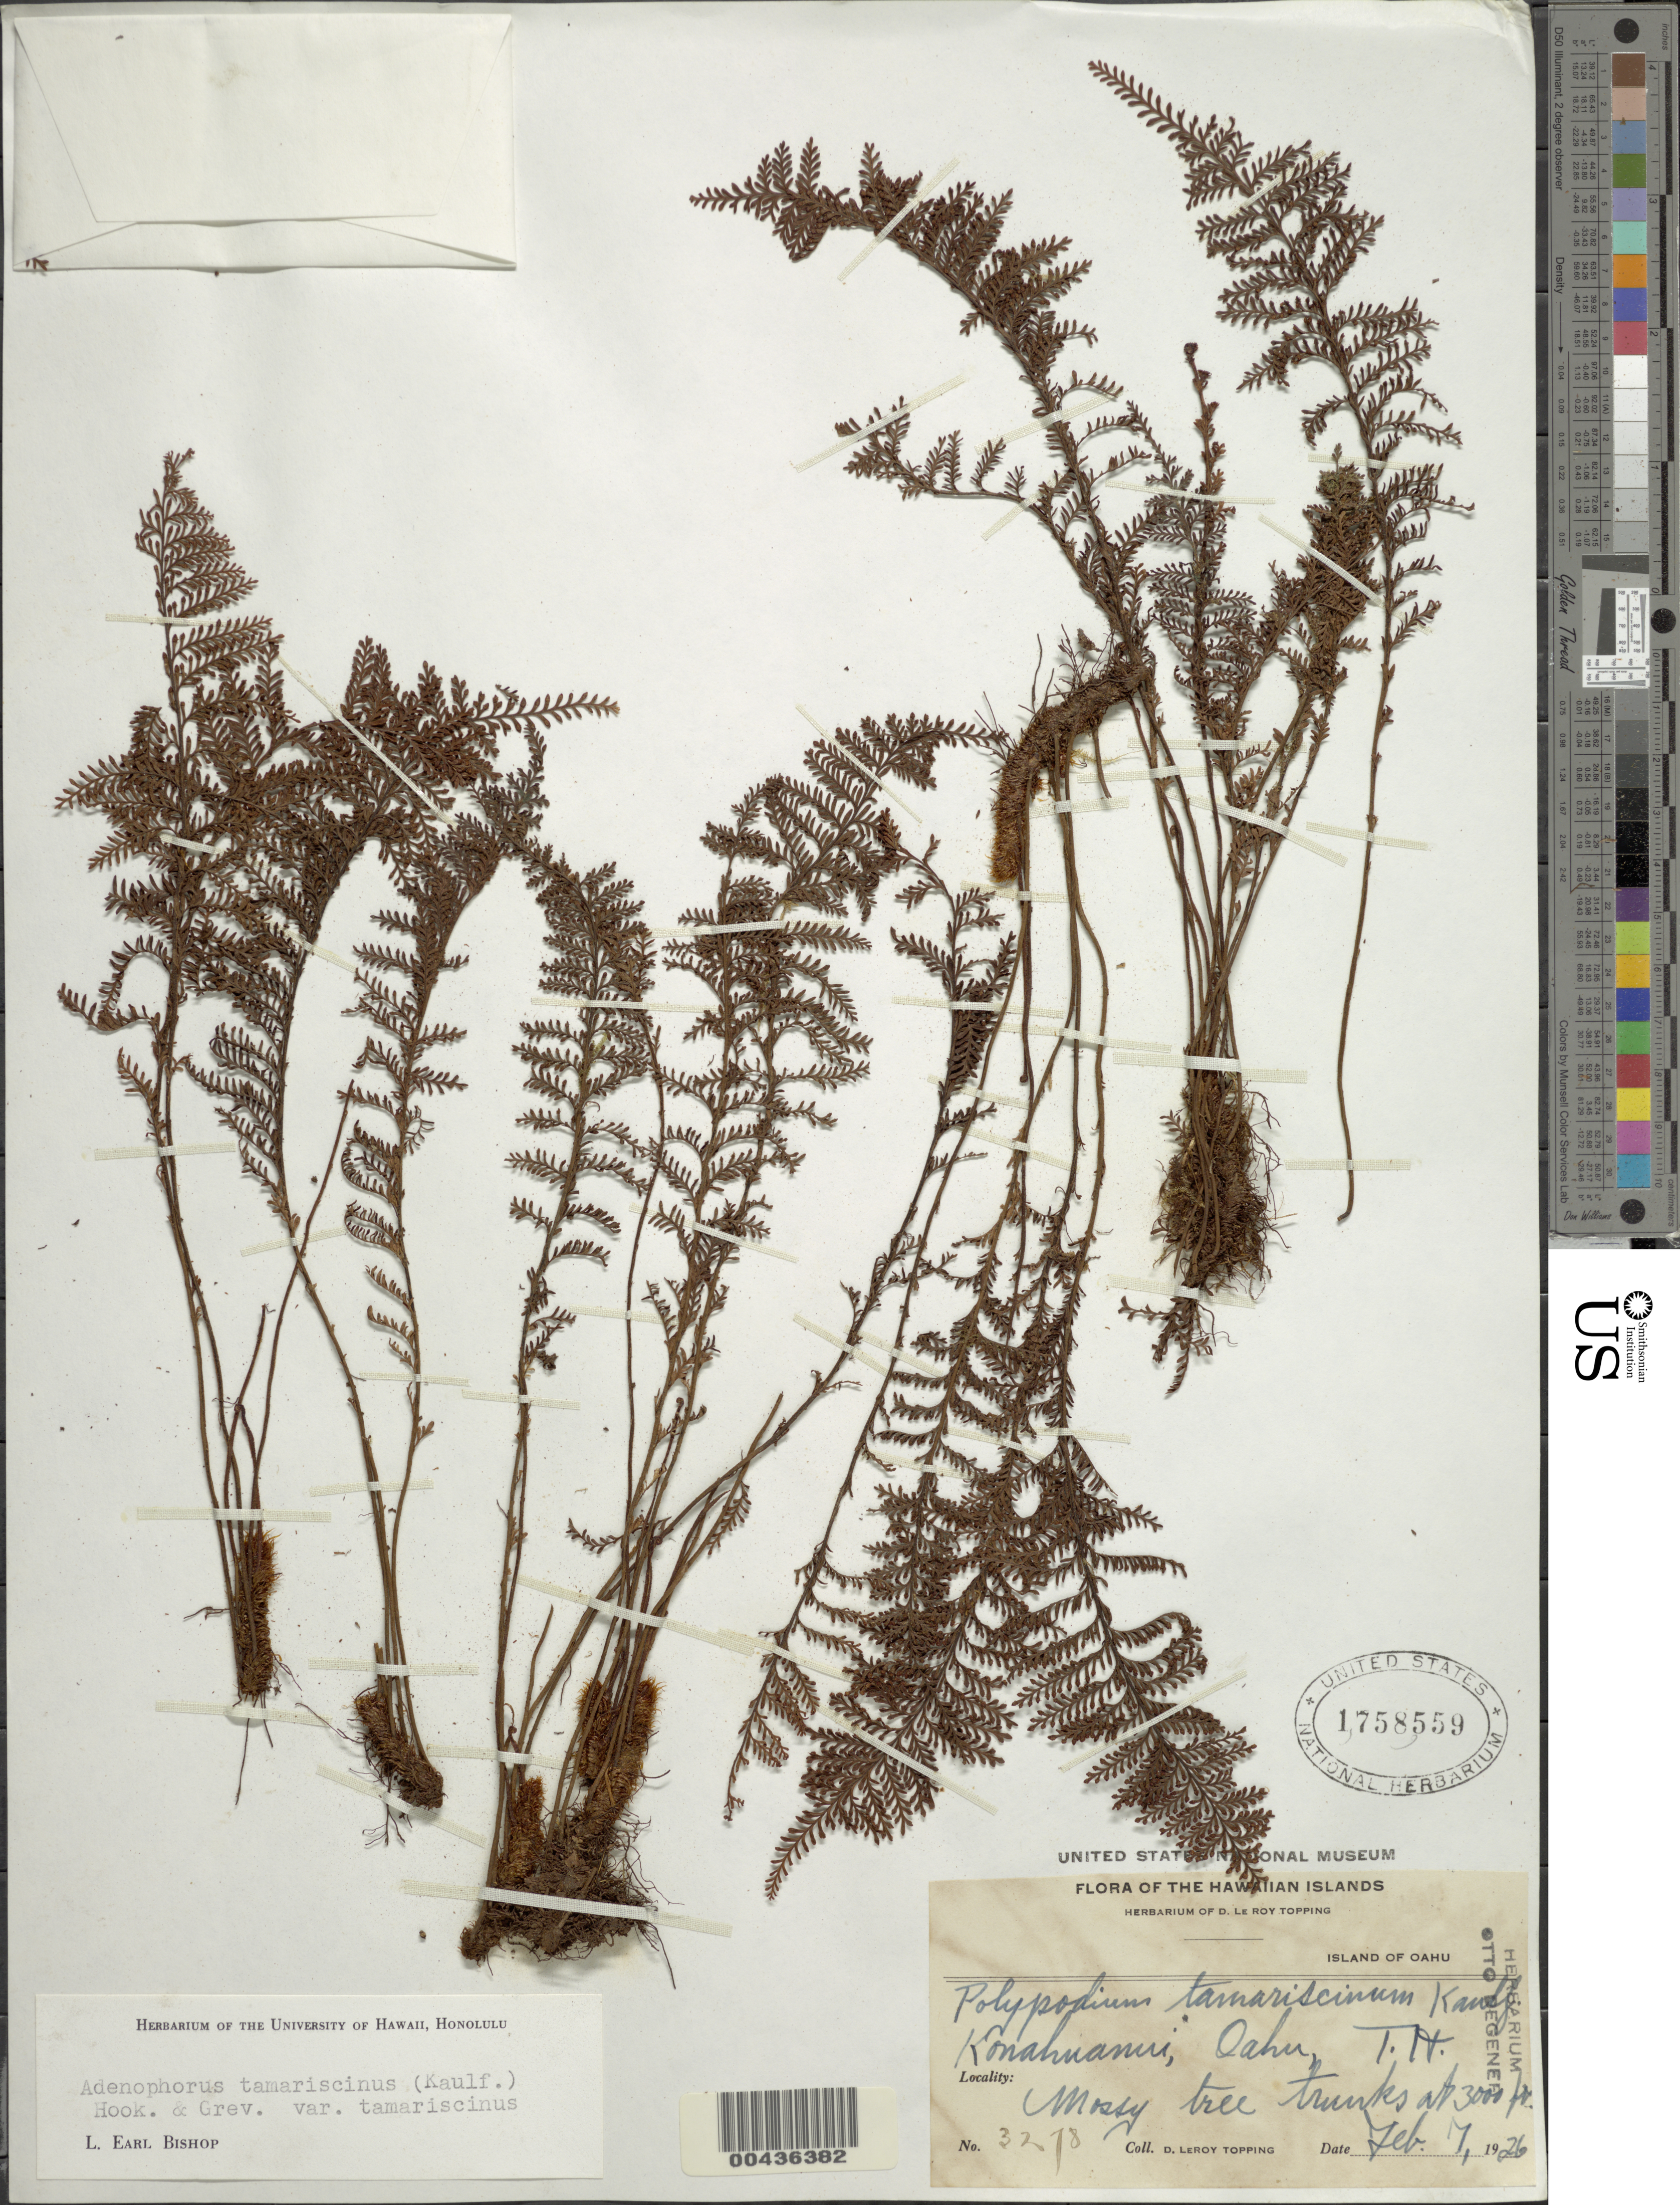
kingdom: Plantae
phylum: Tracheophyta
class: Polypodiopsida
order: Polypodiales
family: Polypodiaceae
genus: Adenophorus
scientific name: Adenophorus tamariscinus var. tamariscinus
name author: Hook. & Grev.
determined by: Bishop, L. E.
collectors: D. L. Topping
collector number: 3278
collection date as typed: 7 Feb 1926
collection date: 1926-02-07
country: United States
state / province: Hawaii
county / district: Honolulu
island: Oahu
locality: Konahuanui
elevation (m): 914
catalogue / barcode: US 1758559